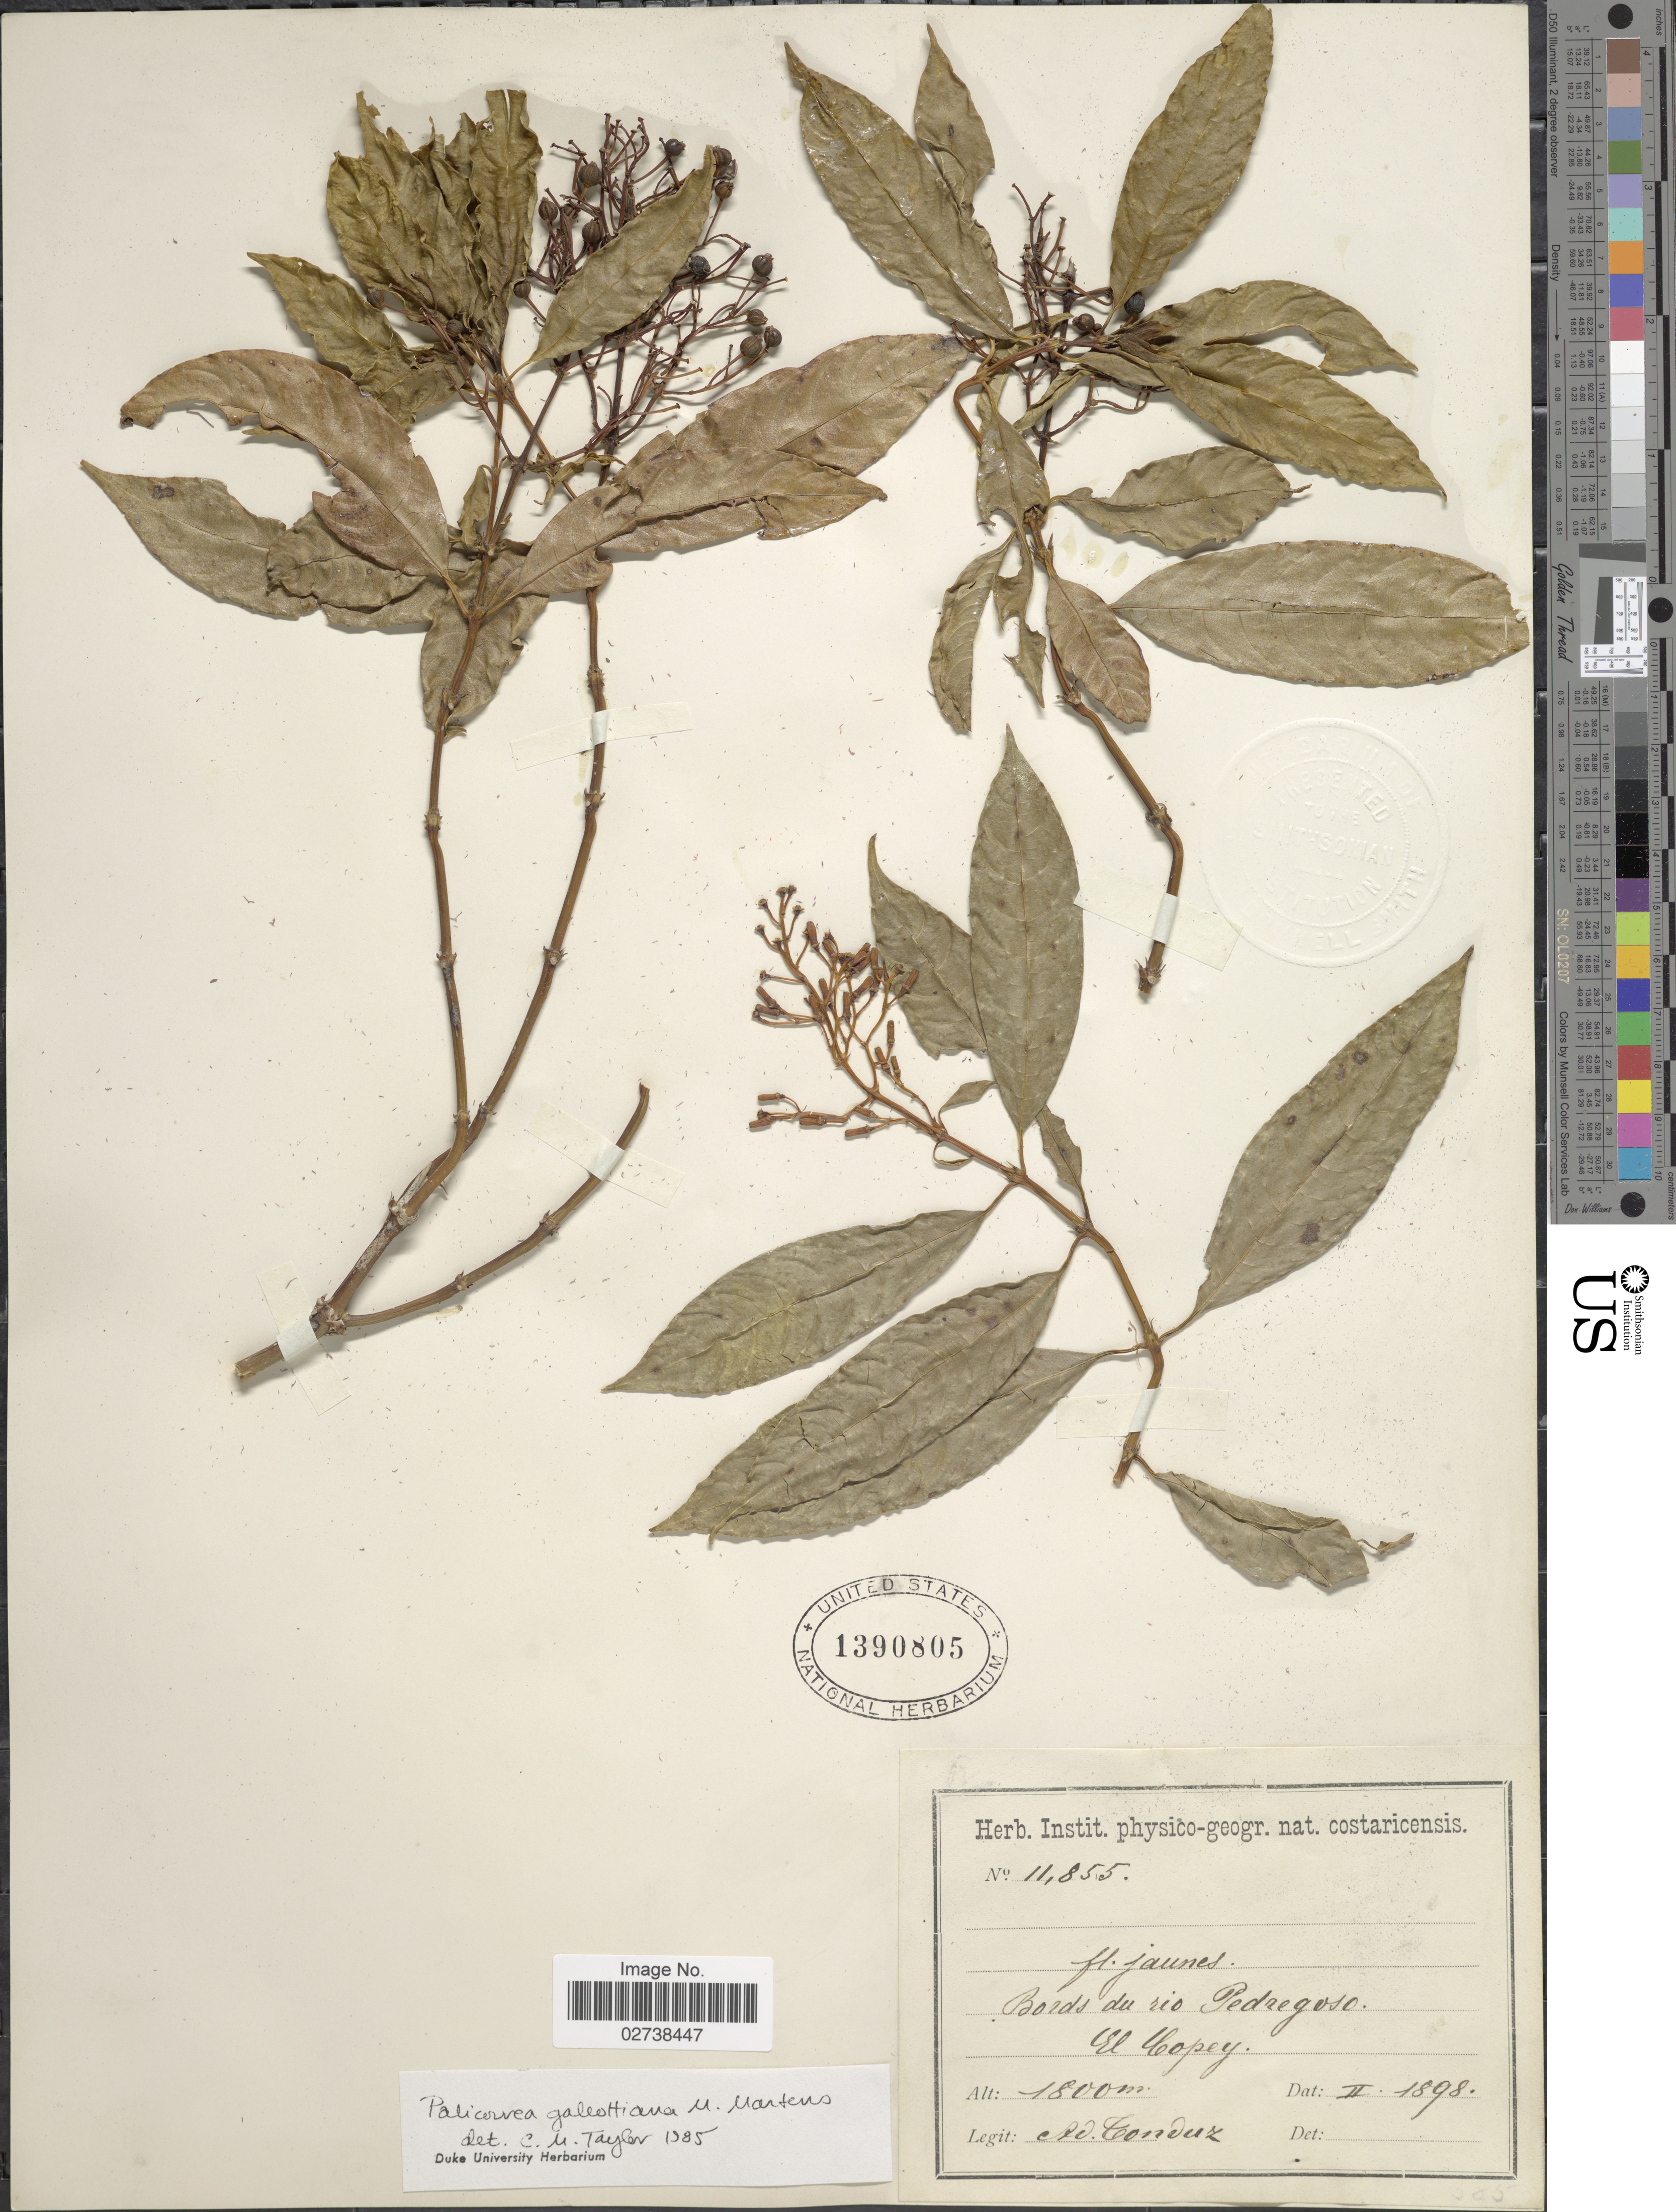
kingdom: Plantae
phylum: Tracheophyta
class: Magnoliopsida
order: Gentianales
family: Rubiaceae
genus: Palicourea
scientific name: Palicourea galeottiana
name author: M. Martens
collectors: A. Tonduz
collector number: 11855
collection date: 1898-02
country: Costa Rica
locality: Bords du rio Pedregoso, El Copey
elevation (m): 1800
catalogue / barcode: US 1390805